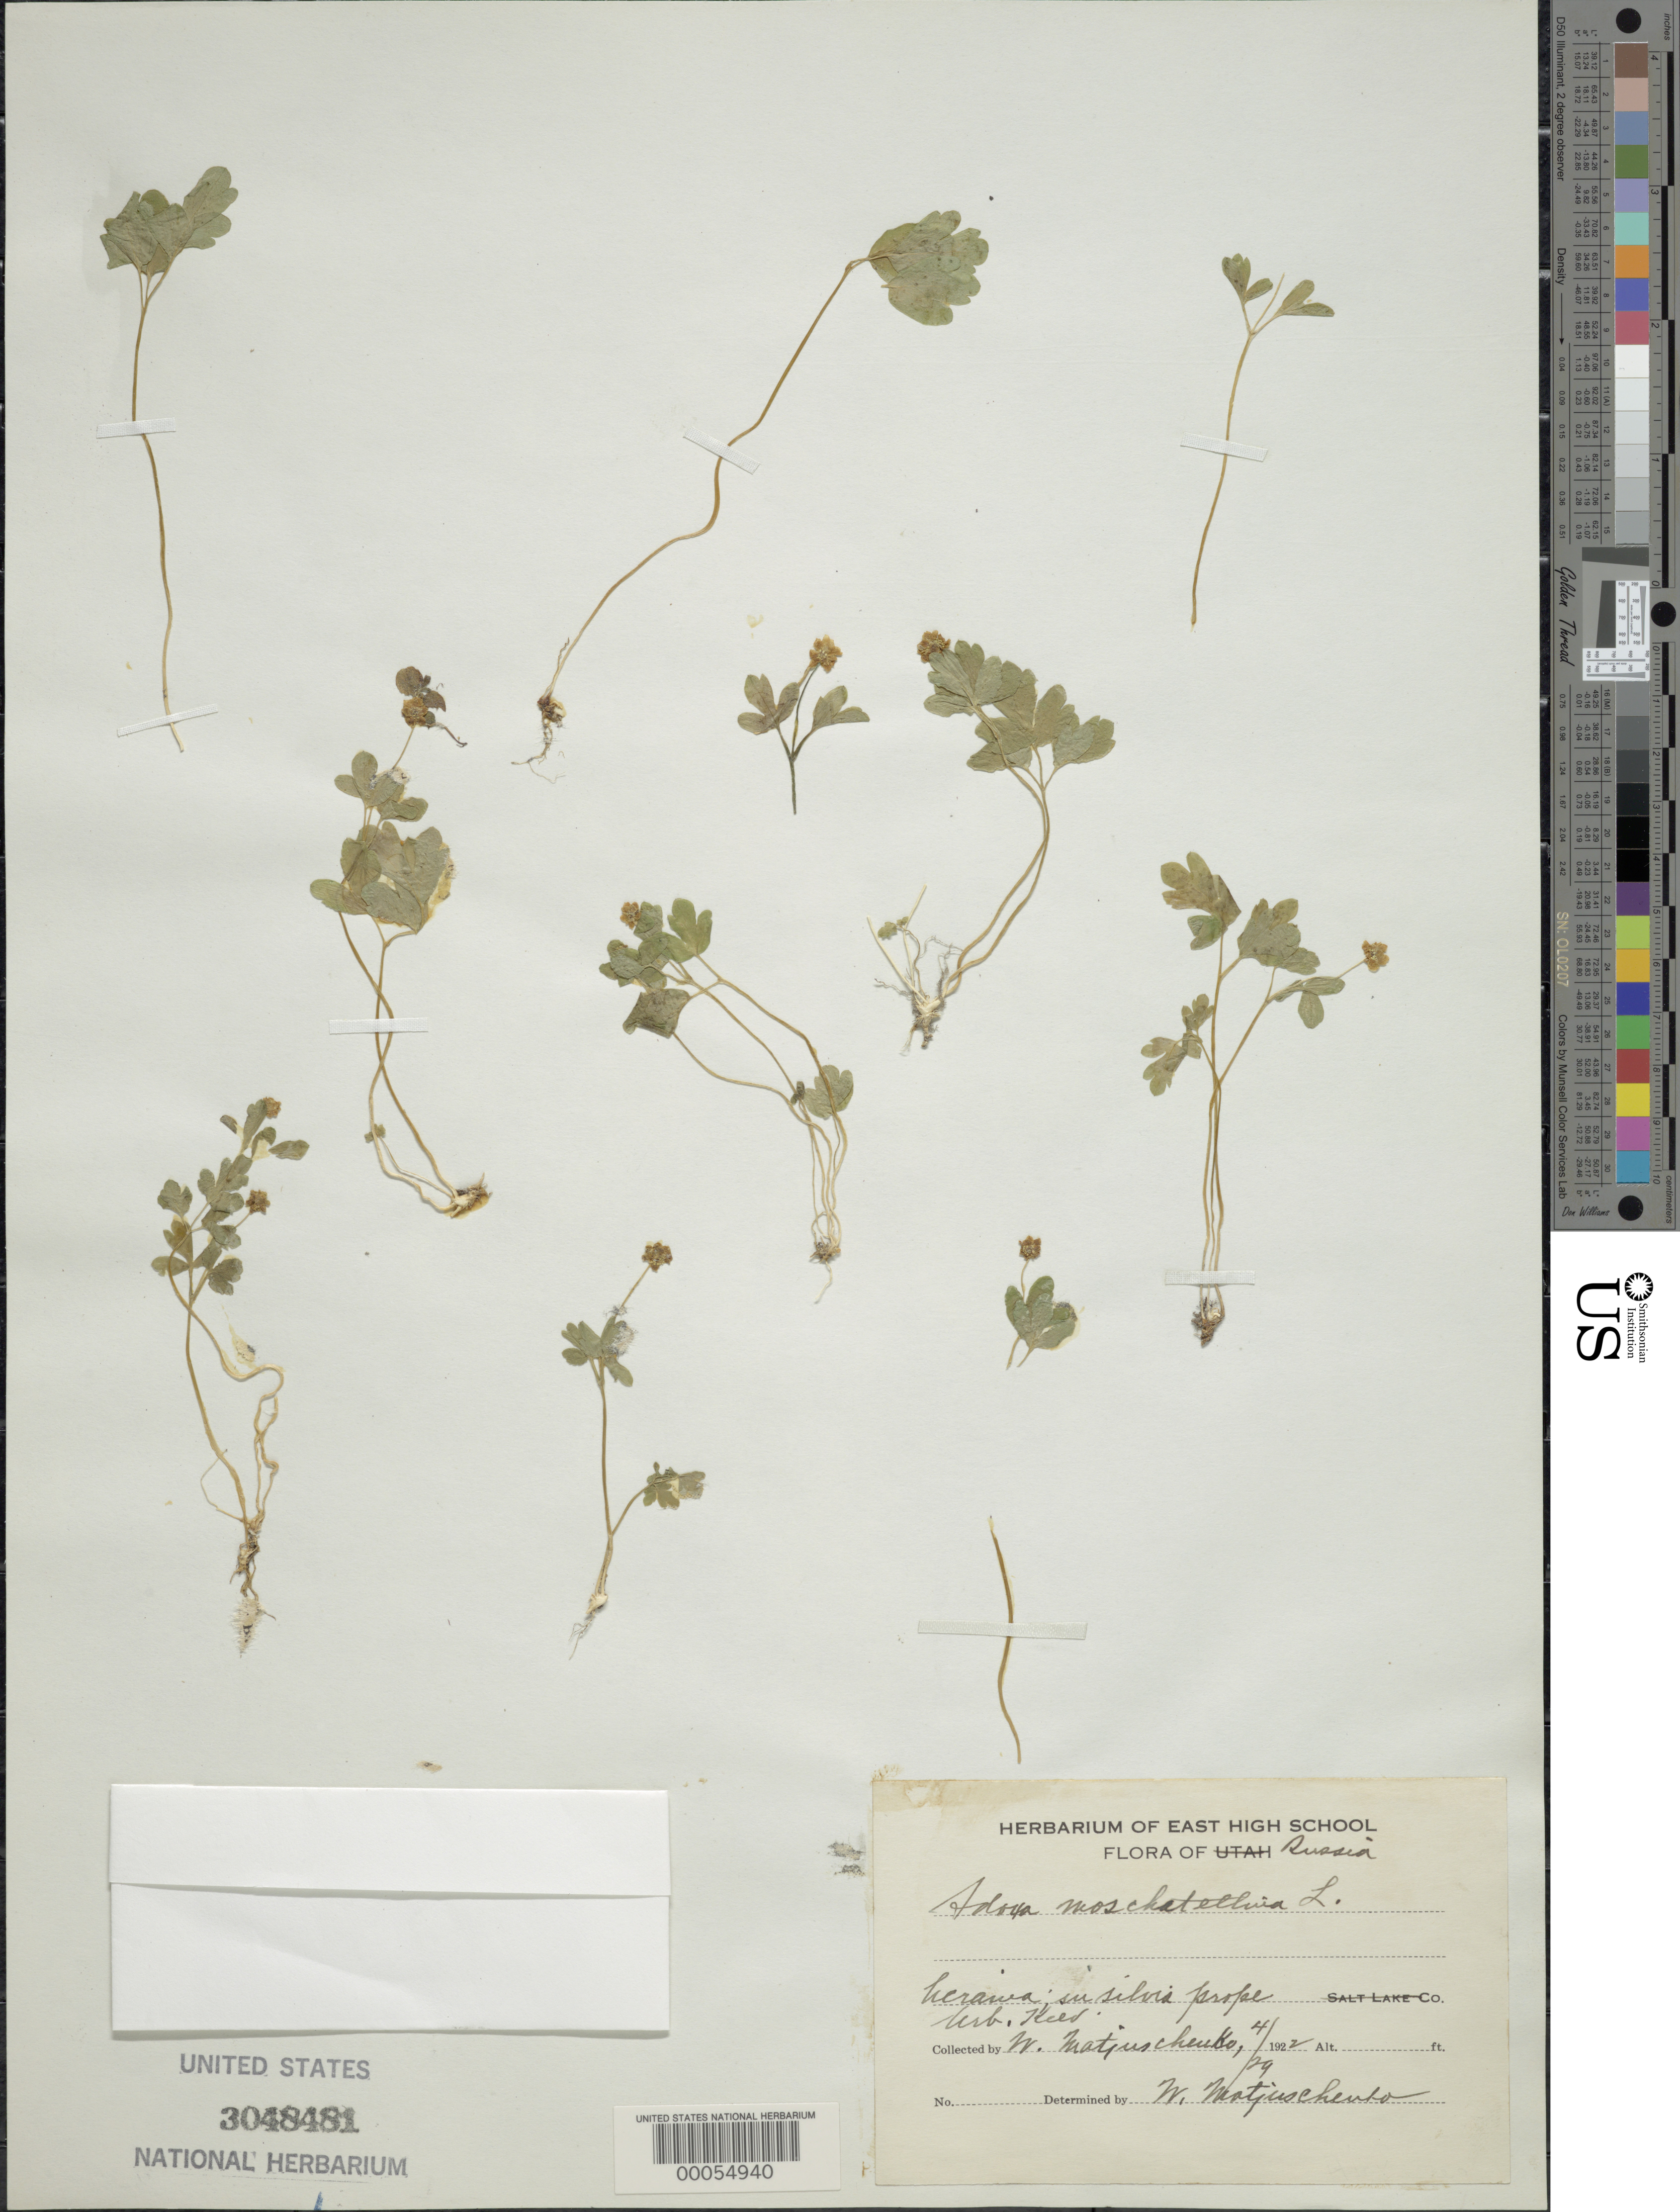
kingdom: Plantae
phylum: Tracheophyta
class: Magnoliopsida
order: Dipsacales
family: Viburnaceae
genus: Adoxa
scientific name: Adoxa moschatellina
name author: L.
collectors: W. Matjuschenko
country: Russian Federation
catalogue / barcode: US 3048481